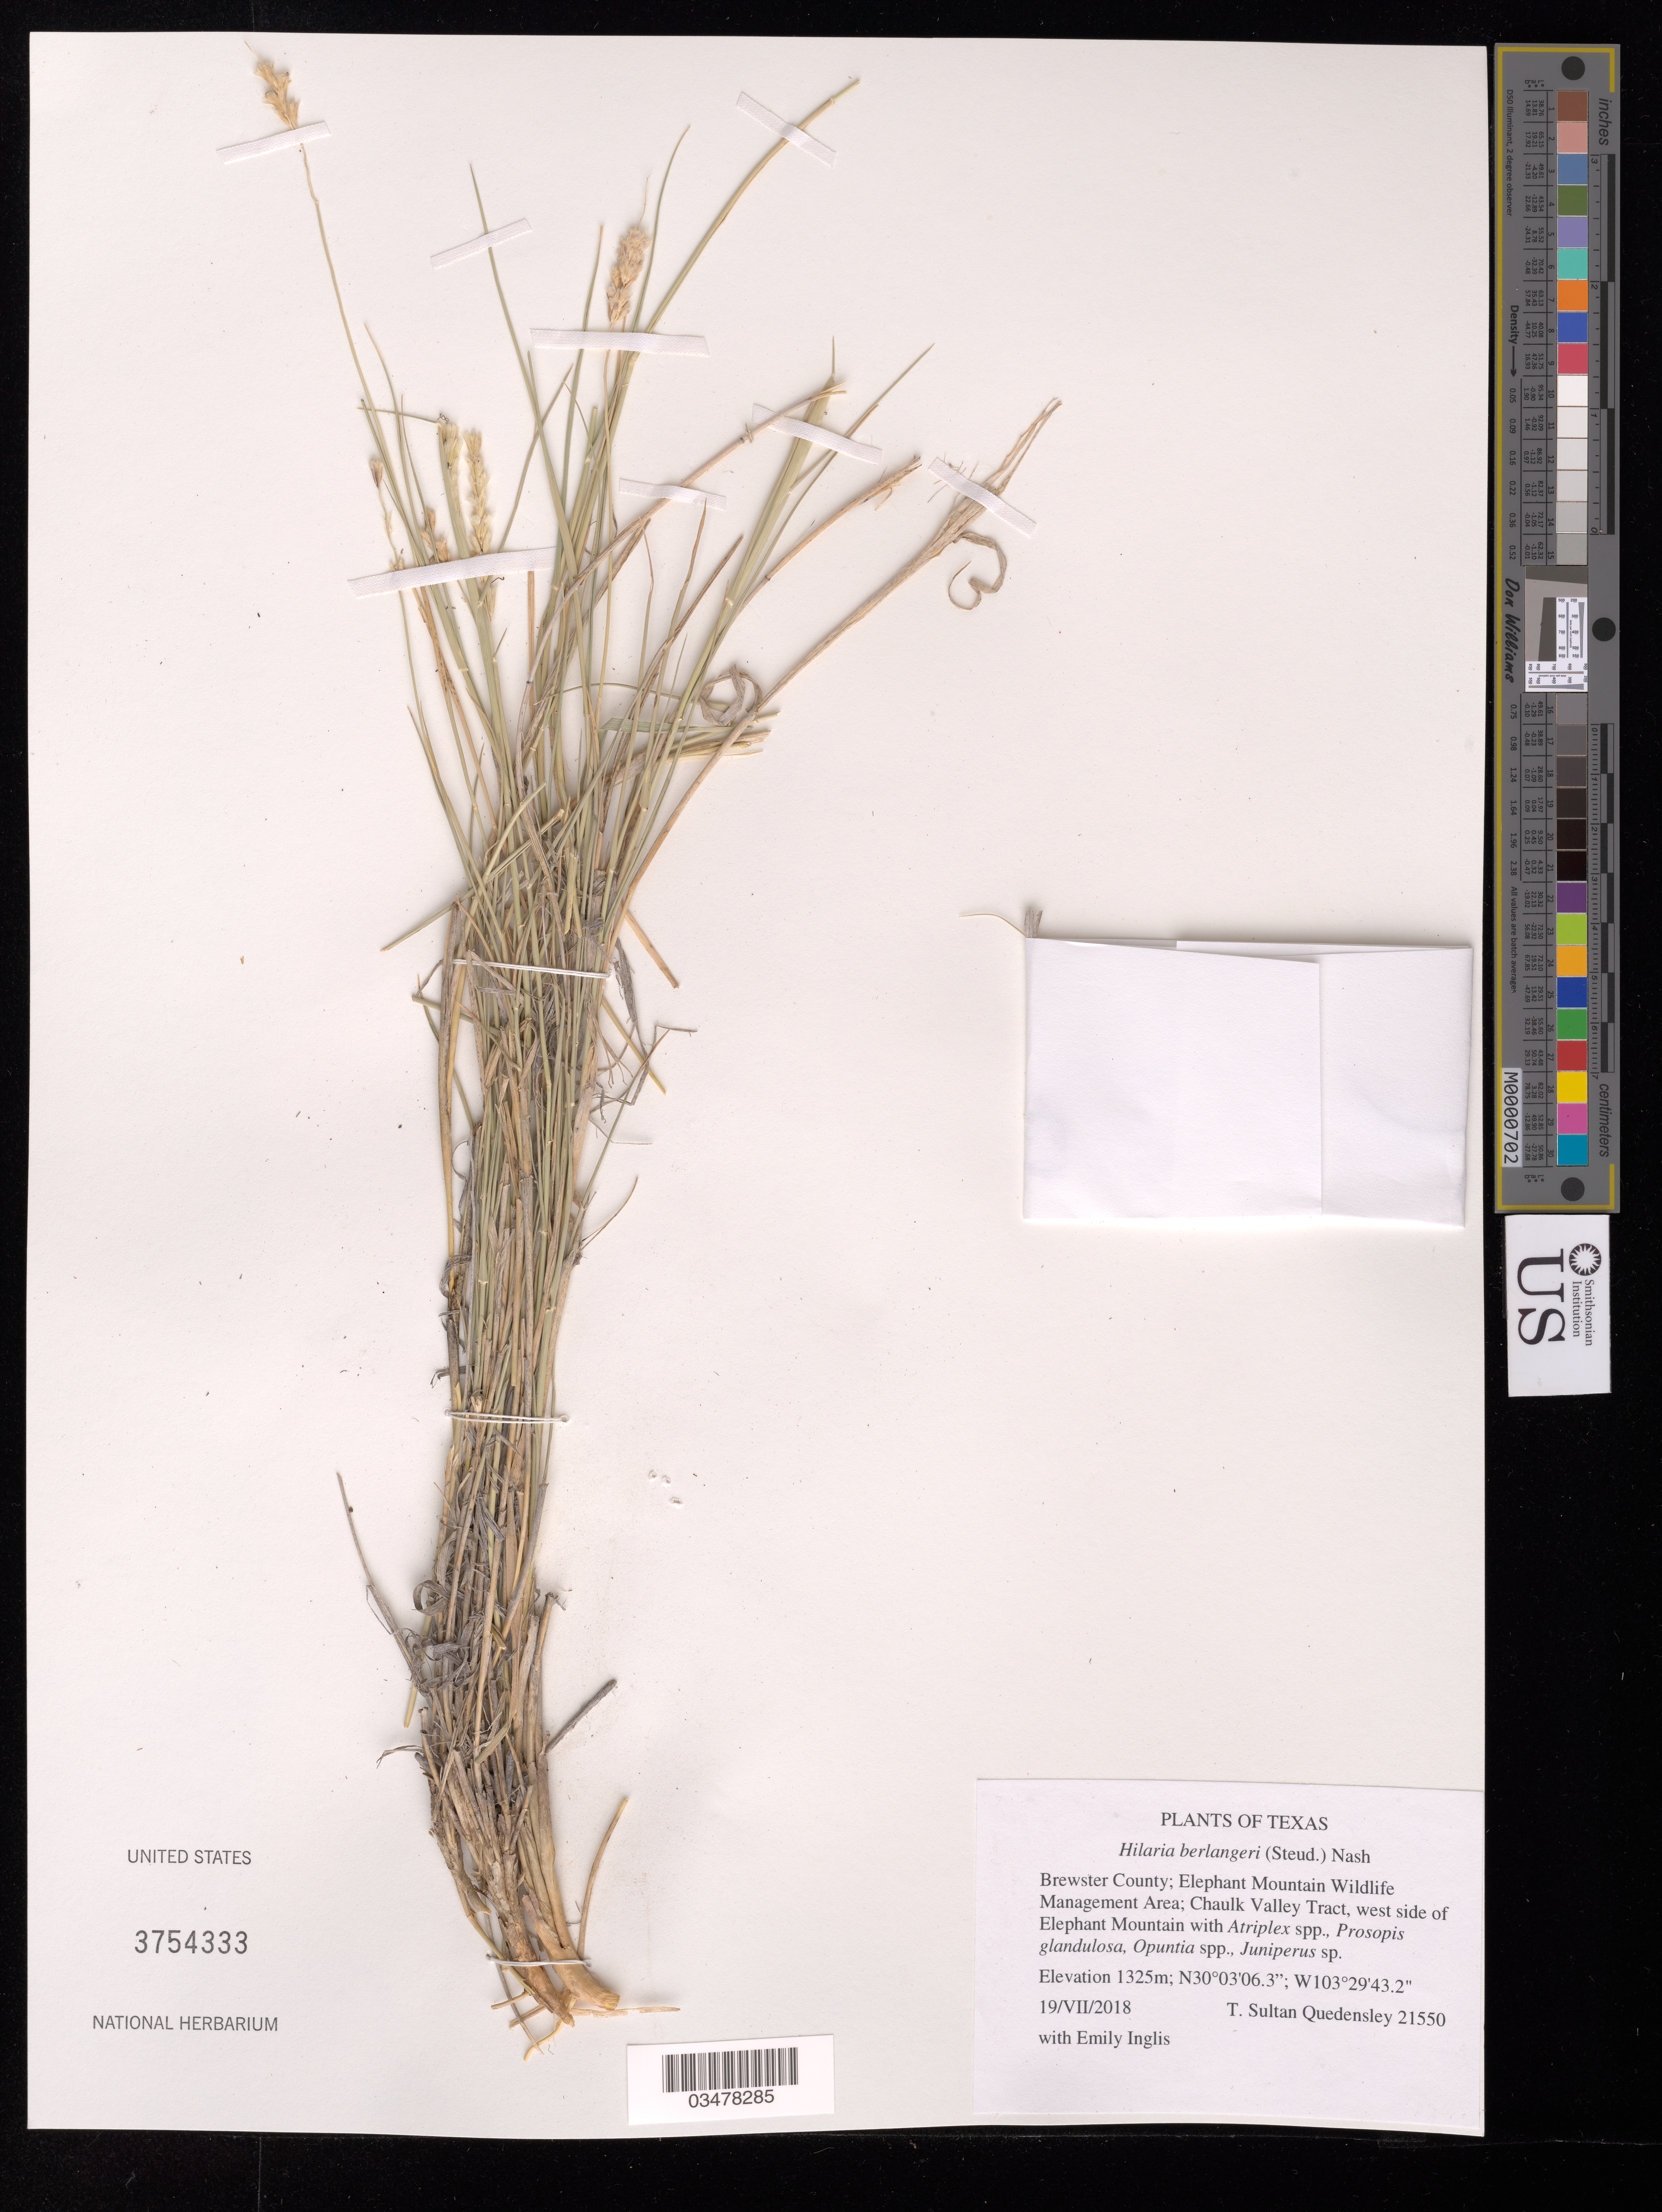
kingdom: Plantae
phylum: Tracheophyta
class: Liliopsida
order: Poales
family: Poaceae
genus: Hilaria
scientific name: Hilaria belangeri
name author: (Steud.) Nash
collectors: T. S. Quedensley & E. Inglis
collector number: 21550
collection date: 2018-07-19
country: United States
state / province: Texas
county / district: Brewster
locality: Elephant Mountain Wildlife Management Area. Chaulk Valley Tract, west side of Elephant Mtn.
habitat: With Atriplex sp., Prosopis glandulosa, Opuntia sp., Juniperus sp.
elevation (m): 1325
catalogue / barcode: US 3754333